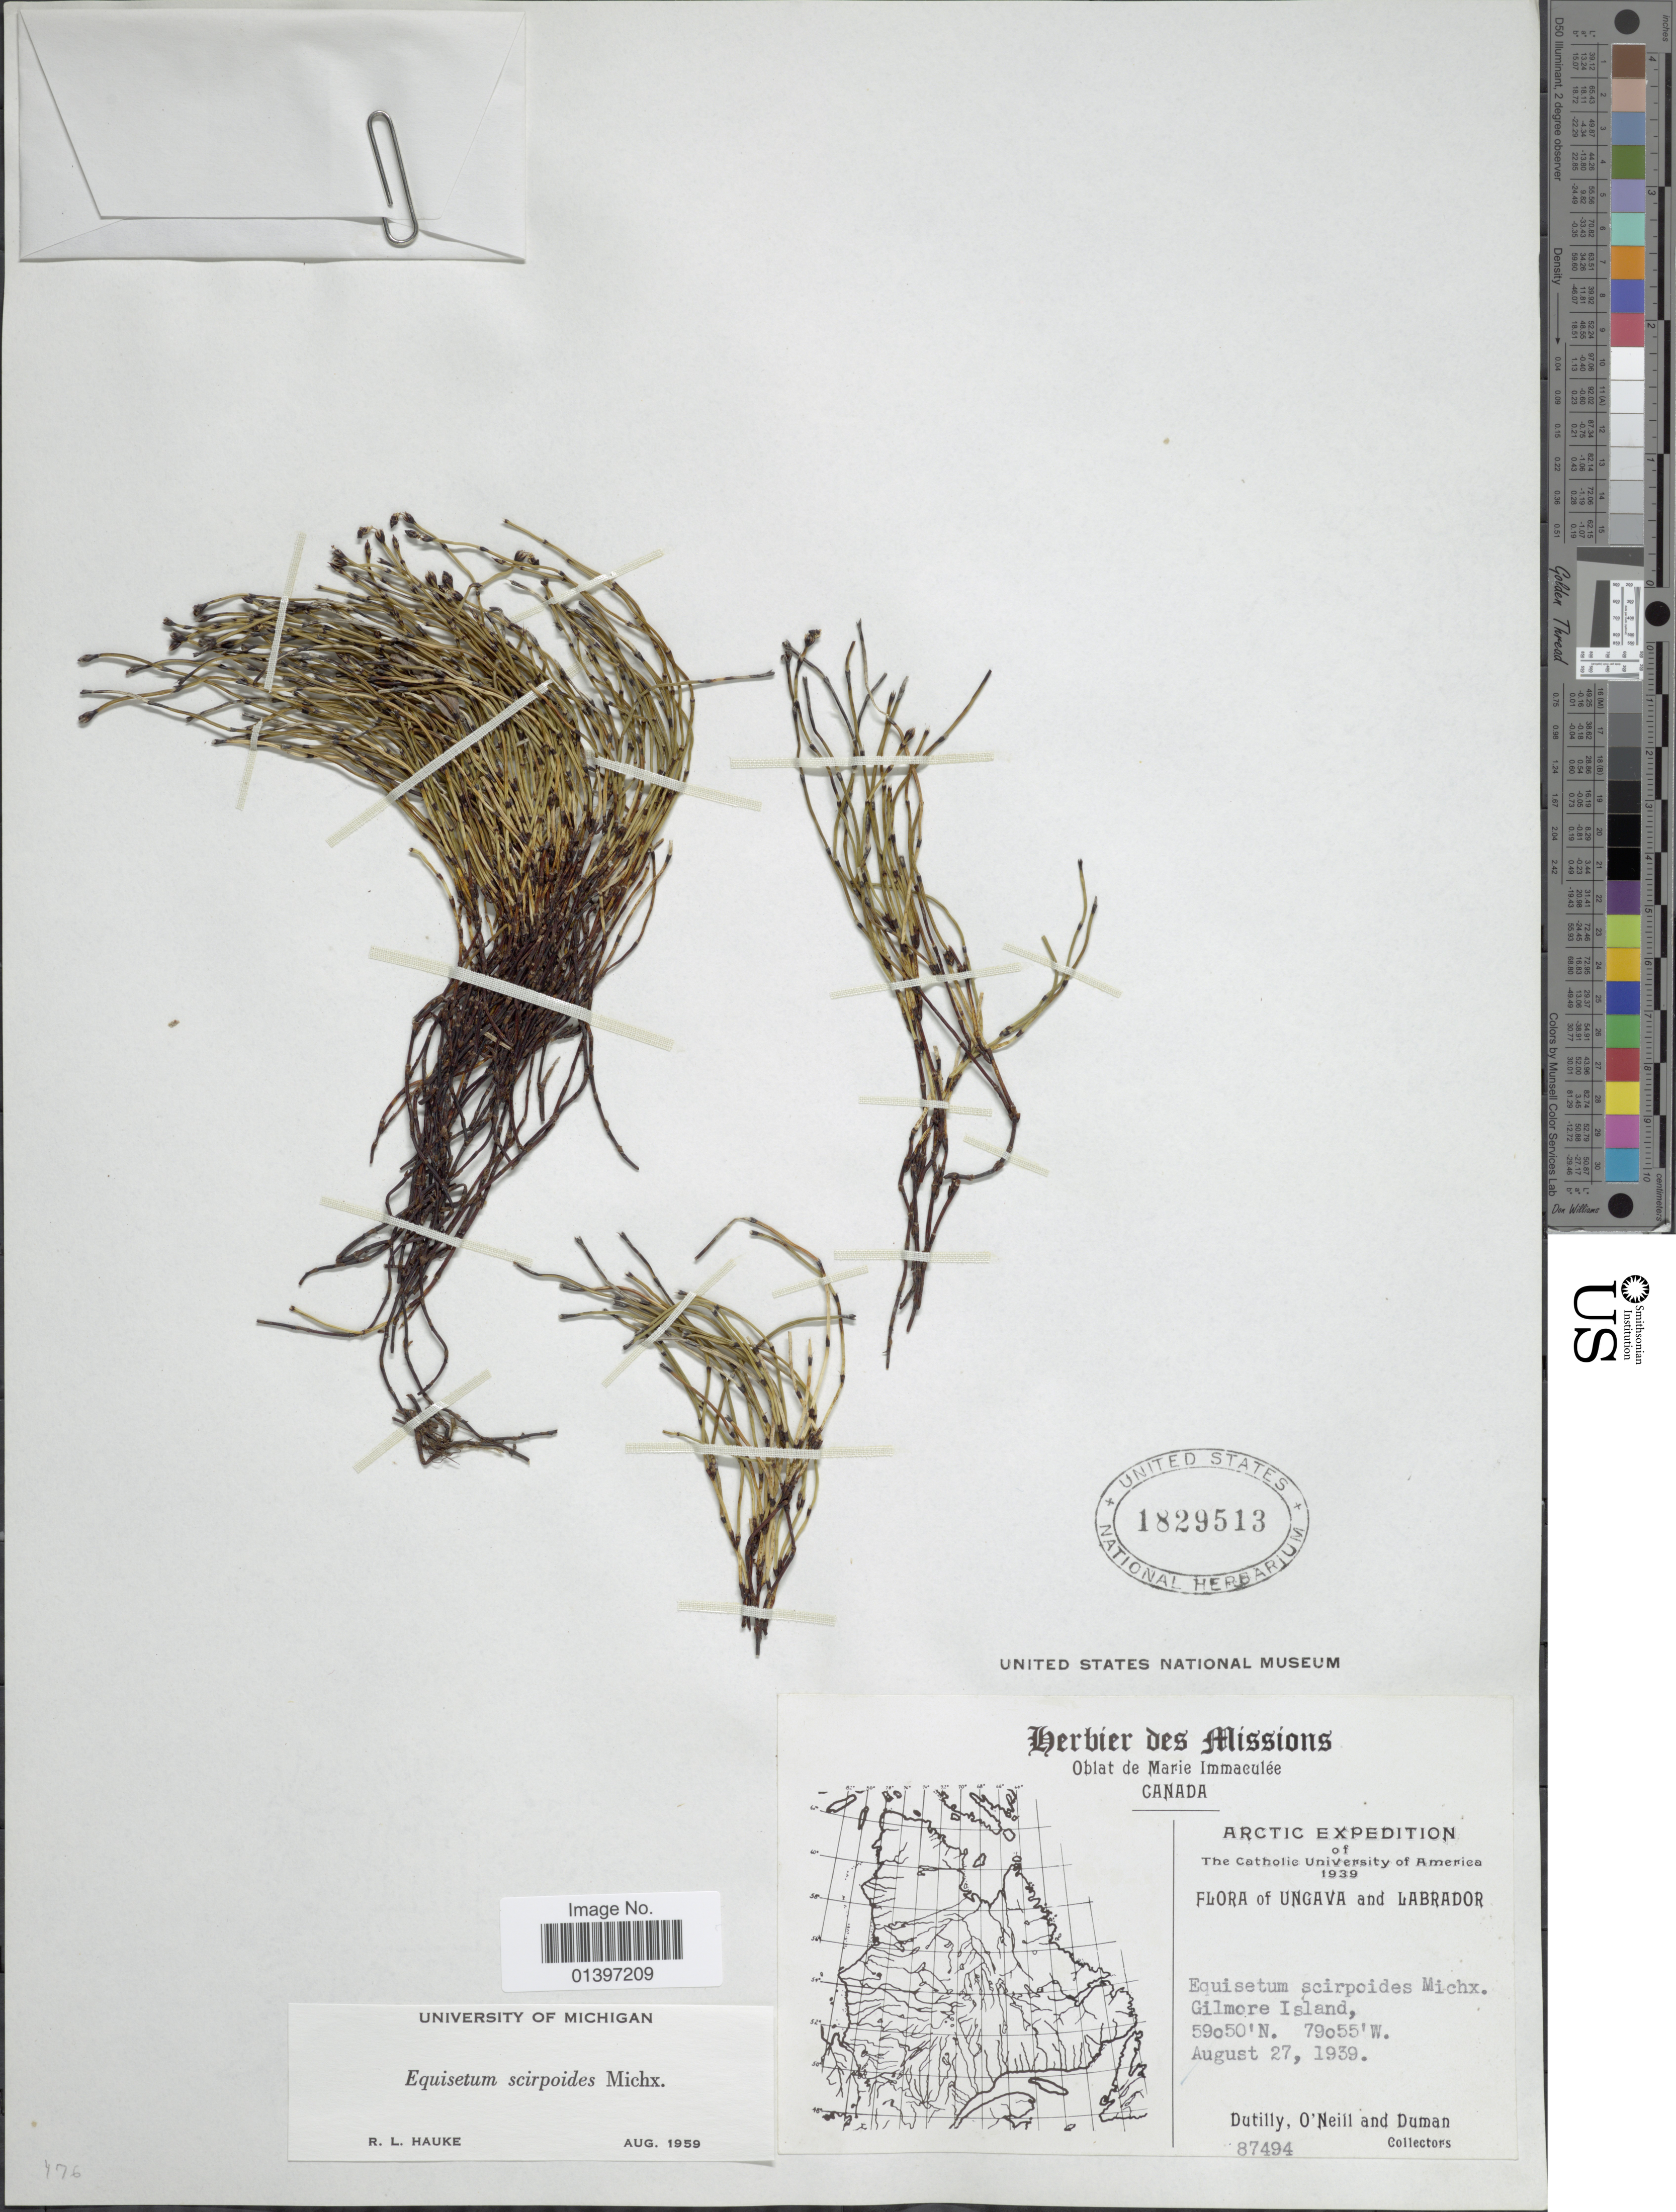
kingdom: Plantae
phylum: Tracheophyta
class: Polypodiopsida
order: Equisetales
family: Equisetaceae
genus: Equisetum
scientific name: Equisetum scirpoides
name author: Michx.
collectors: -. Dutilly, -. O'Neill & -. Duman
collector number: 87494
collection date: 1939-08-27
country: Canada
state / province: Newfoundland and Labrador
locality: Ungava, Gilmore Island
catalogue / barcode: US 1829513